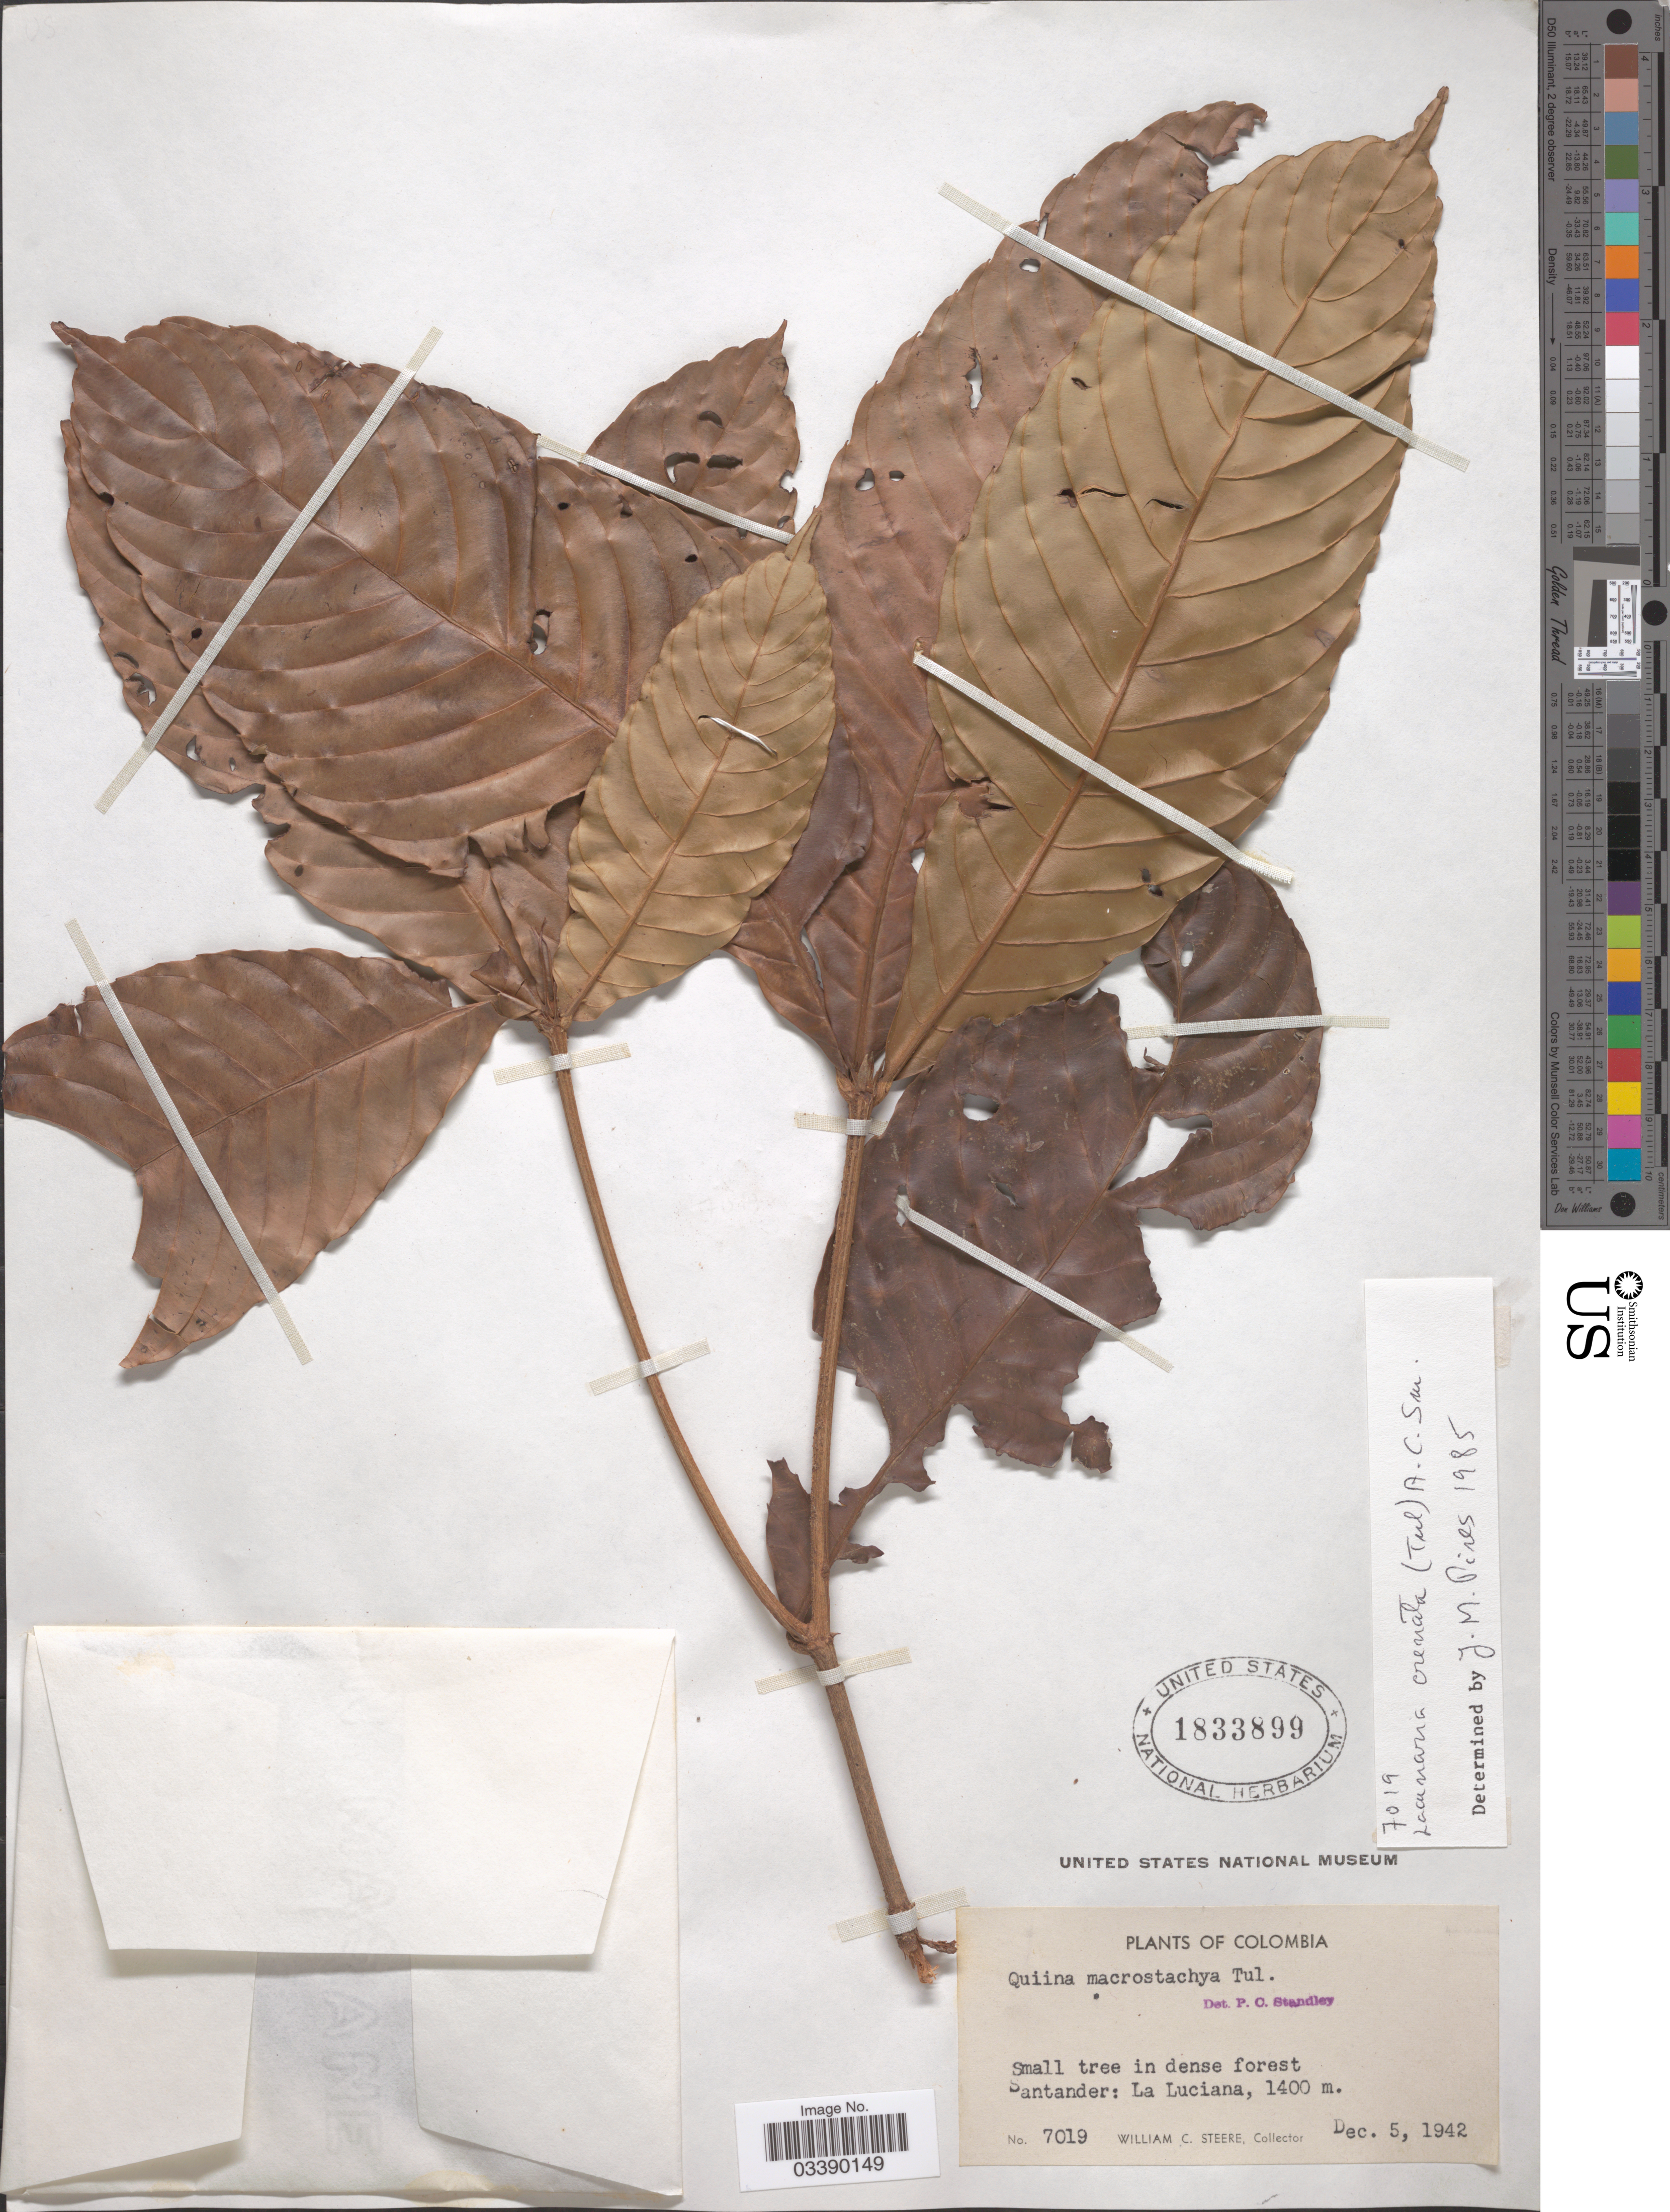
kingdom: Plantae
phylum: Tracheophyta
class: Magnoliopsida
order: Malpighiales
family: Quiinaceae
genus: Lacunaria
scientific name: Lacunaria crenata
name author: (Tul.) A.C. Sm.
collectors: W. C. Steere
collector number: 7019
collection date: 1942-12-05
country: Colombia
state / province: Santander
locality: La Luciana.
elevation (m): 1400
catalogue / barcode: US 1833899